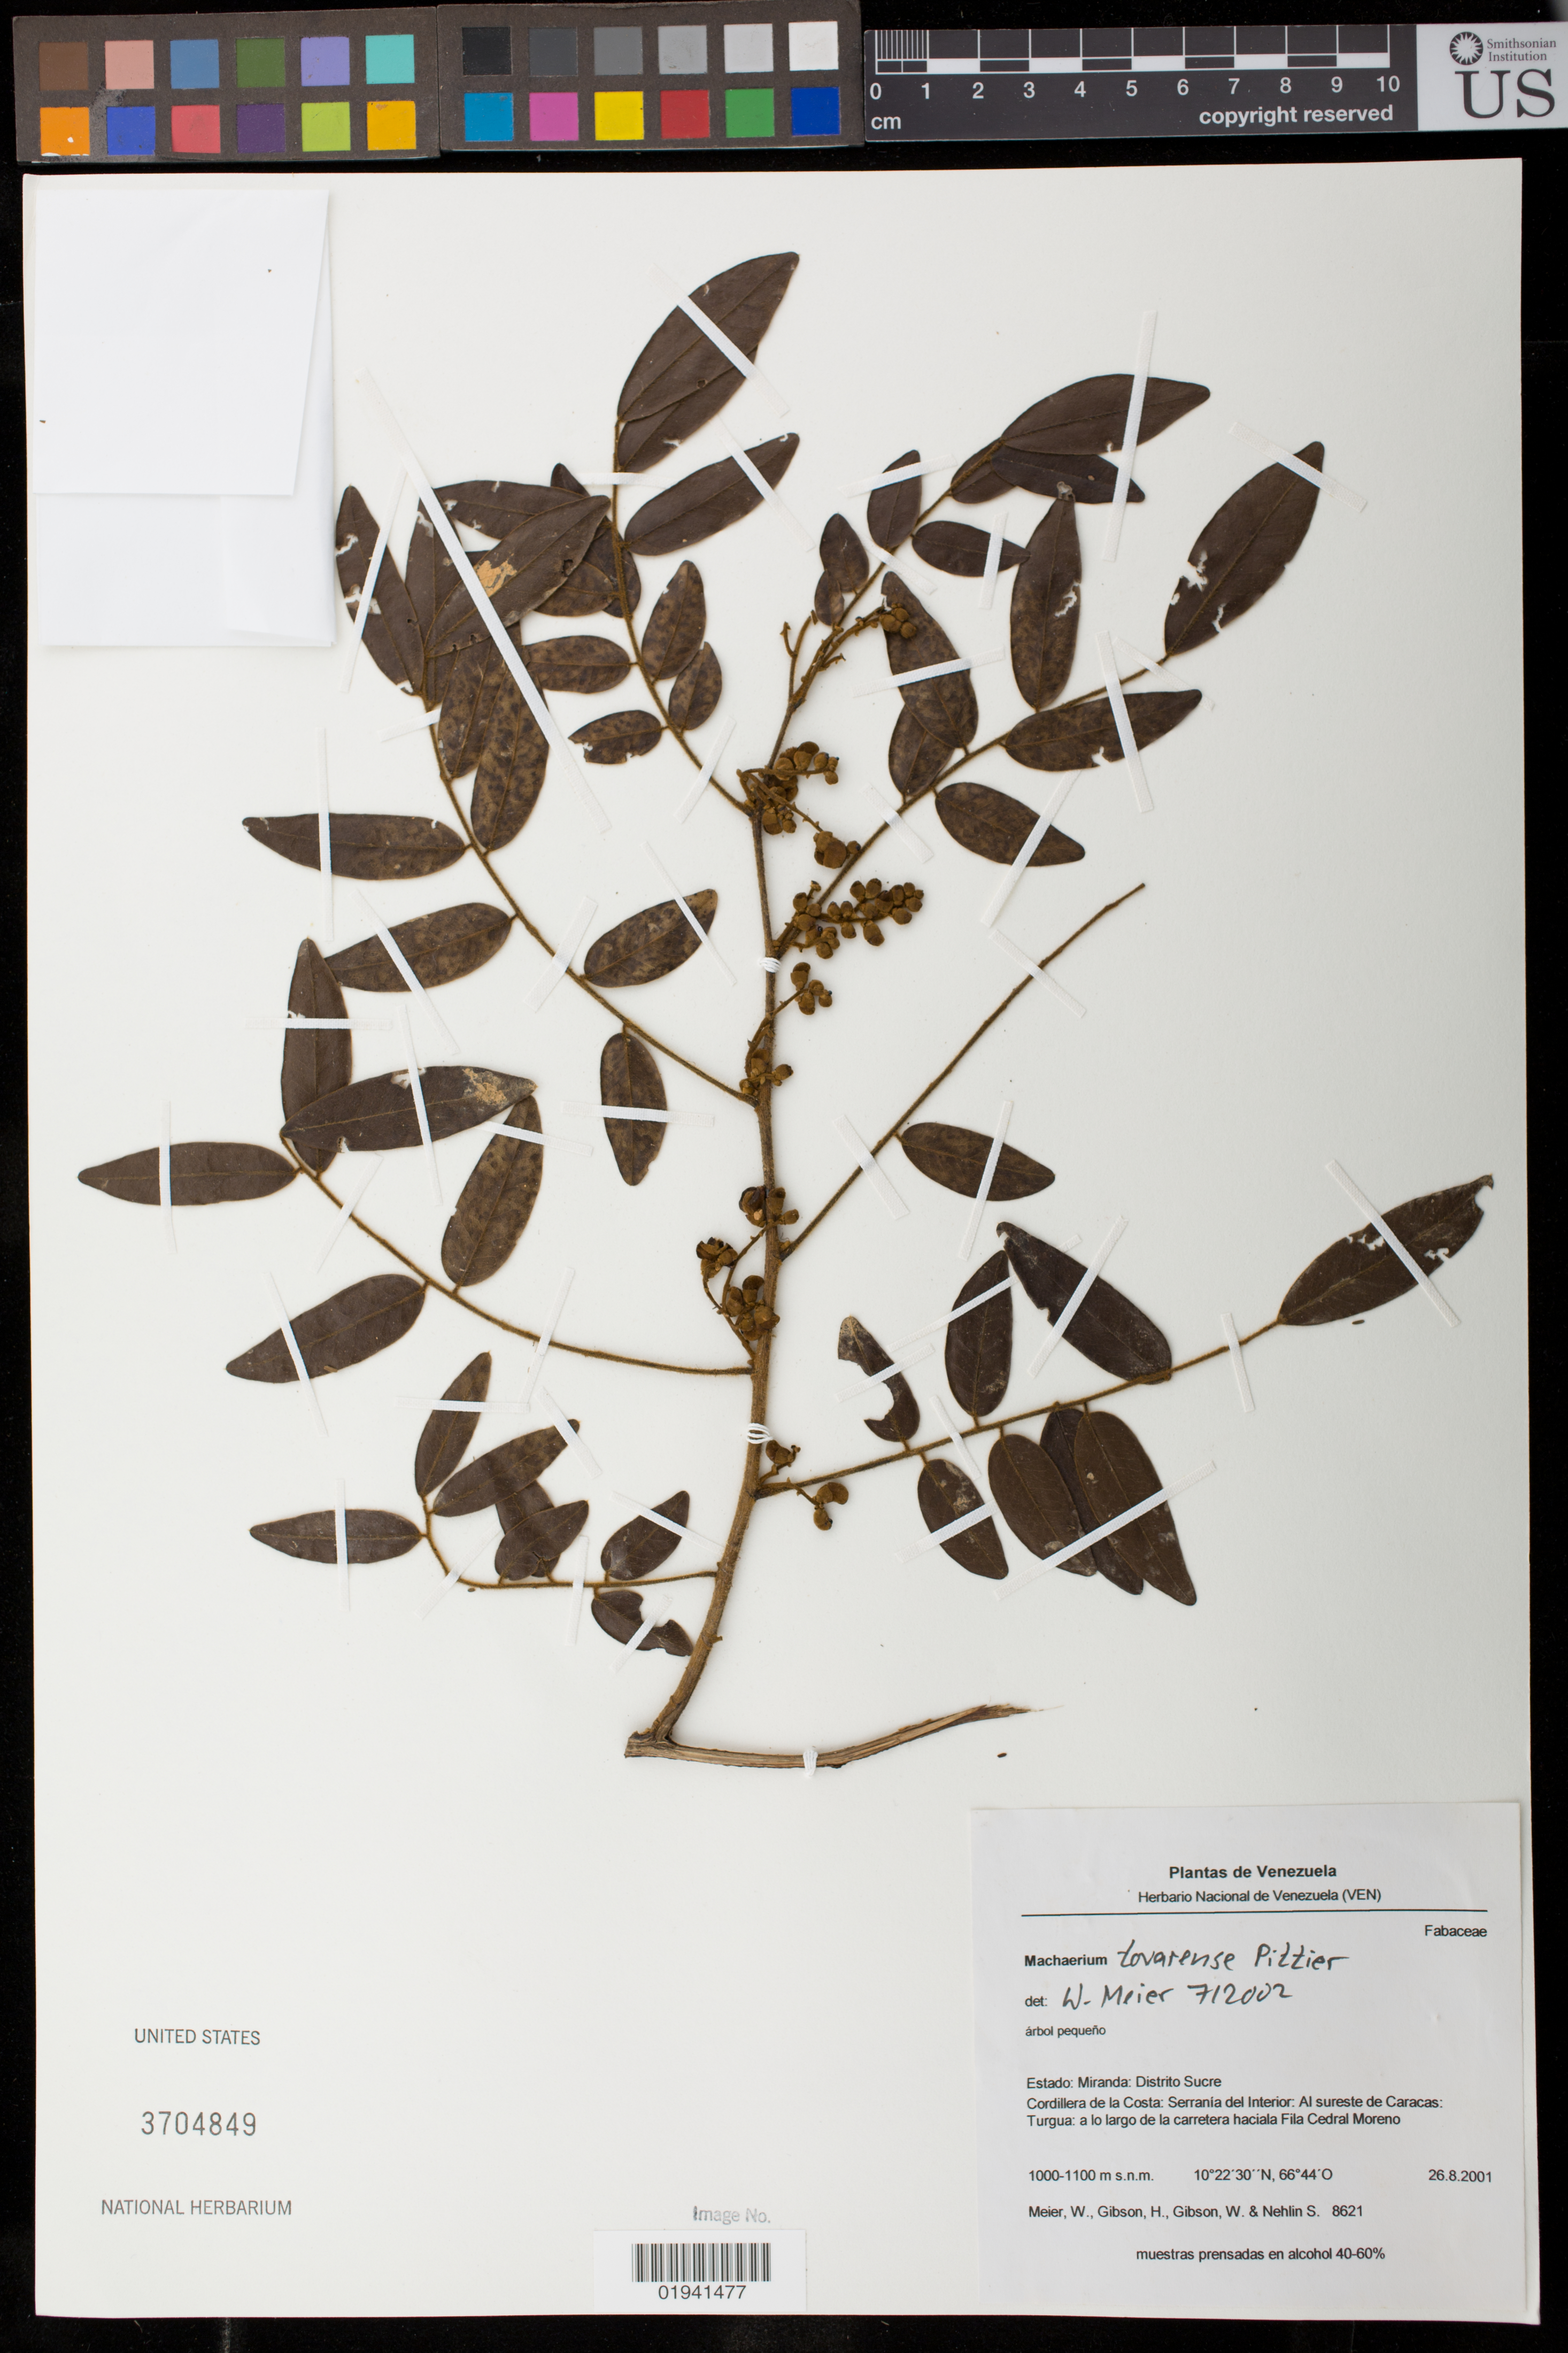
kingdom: Plantae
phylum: Tracheophyta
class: Magnoliopsida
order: Fabales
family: Fabaceae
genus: Machaerium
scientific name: Machaerium tovarense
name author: Pittier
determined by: Meier, Winfried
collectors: W. Meier, H. Gibson, W. Gibson & S. Nehlin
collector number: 8621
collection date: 2001-08-26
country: Venezuela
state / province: Miranda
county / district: Sucre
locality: Cordillera de la Costa: Serrania del Interior: Al sureste de Caracas: Turgua: a lo largo de la carretera haciala Fila Cedral Moreno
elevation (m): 1000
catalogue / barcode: US 3704849